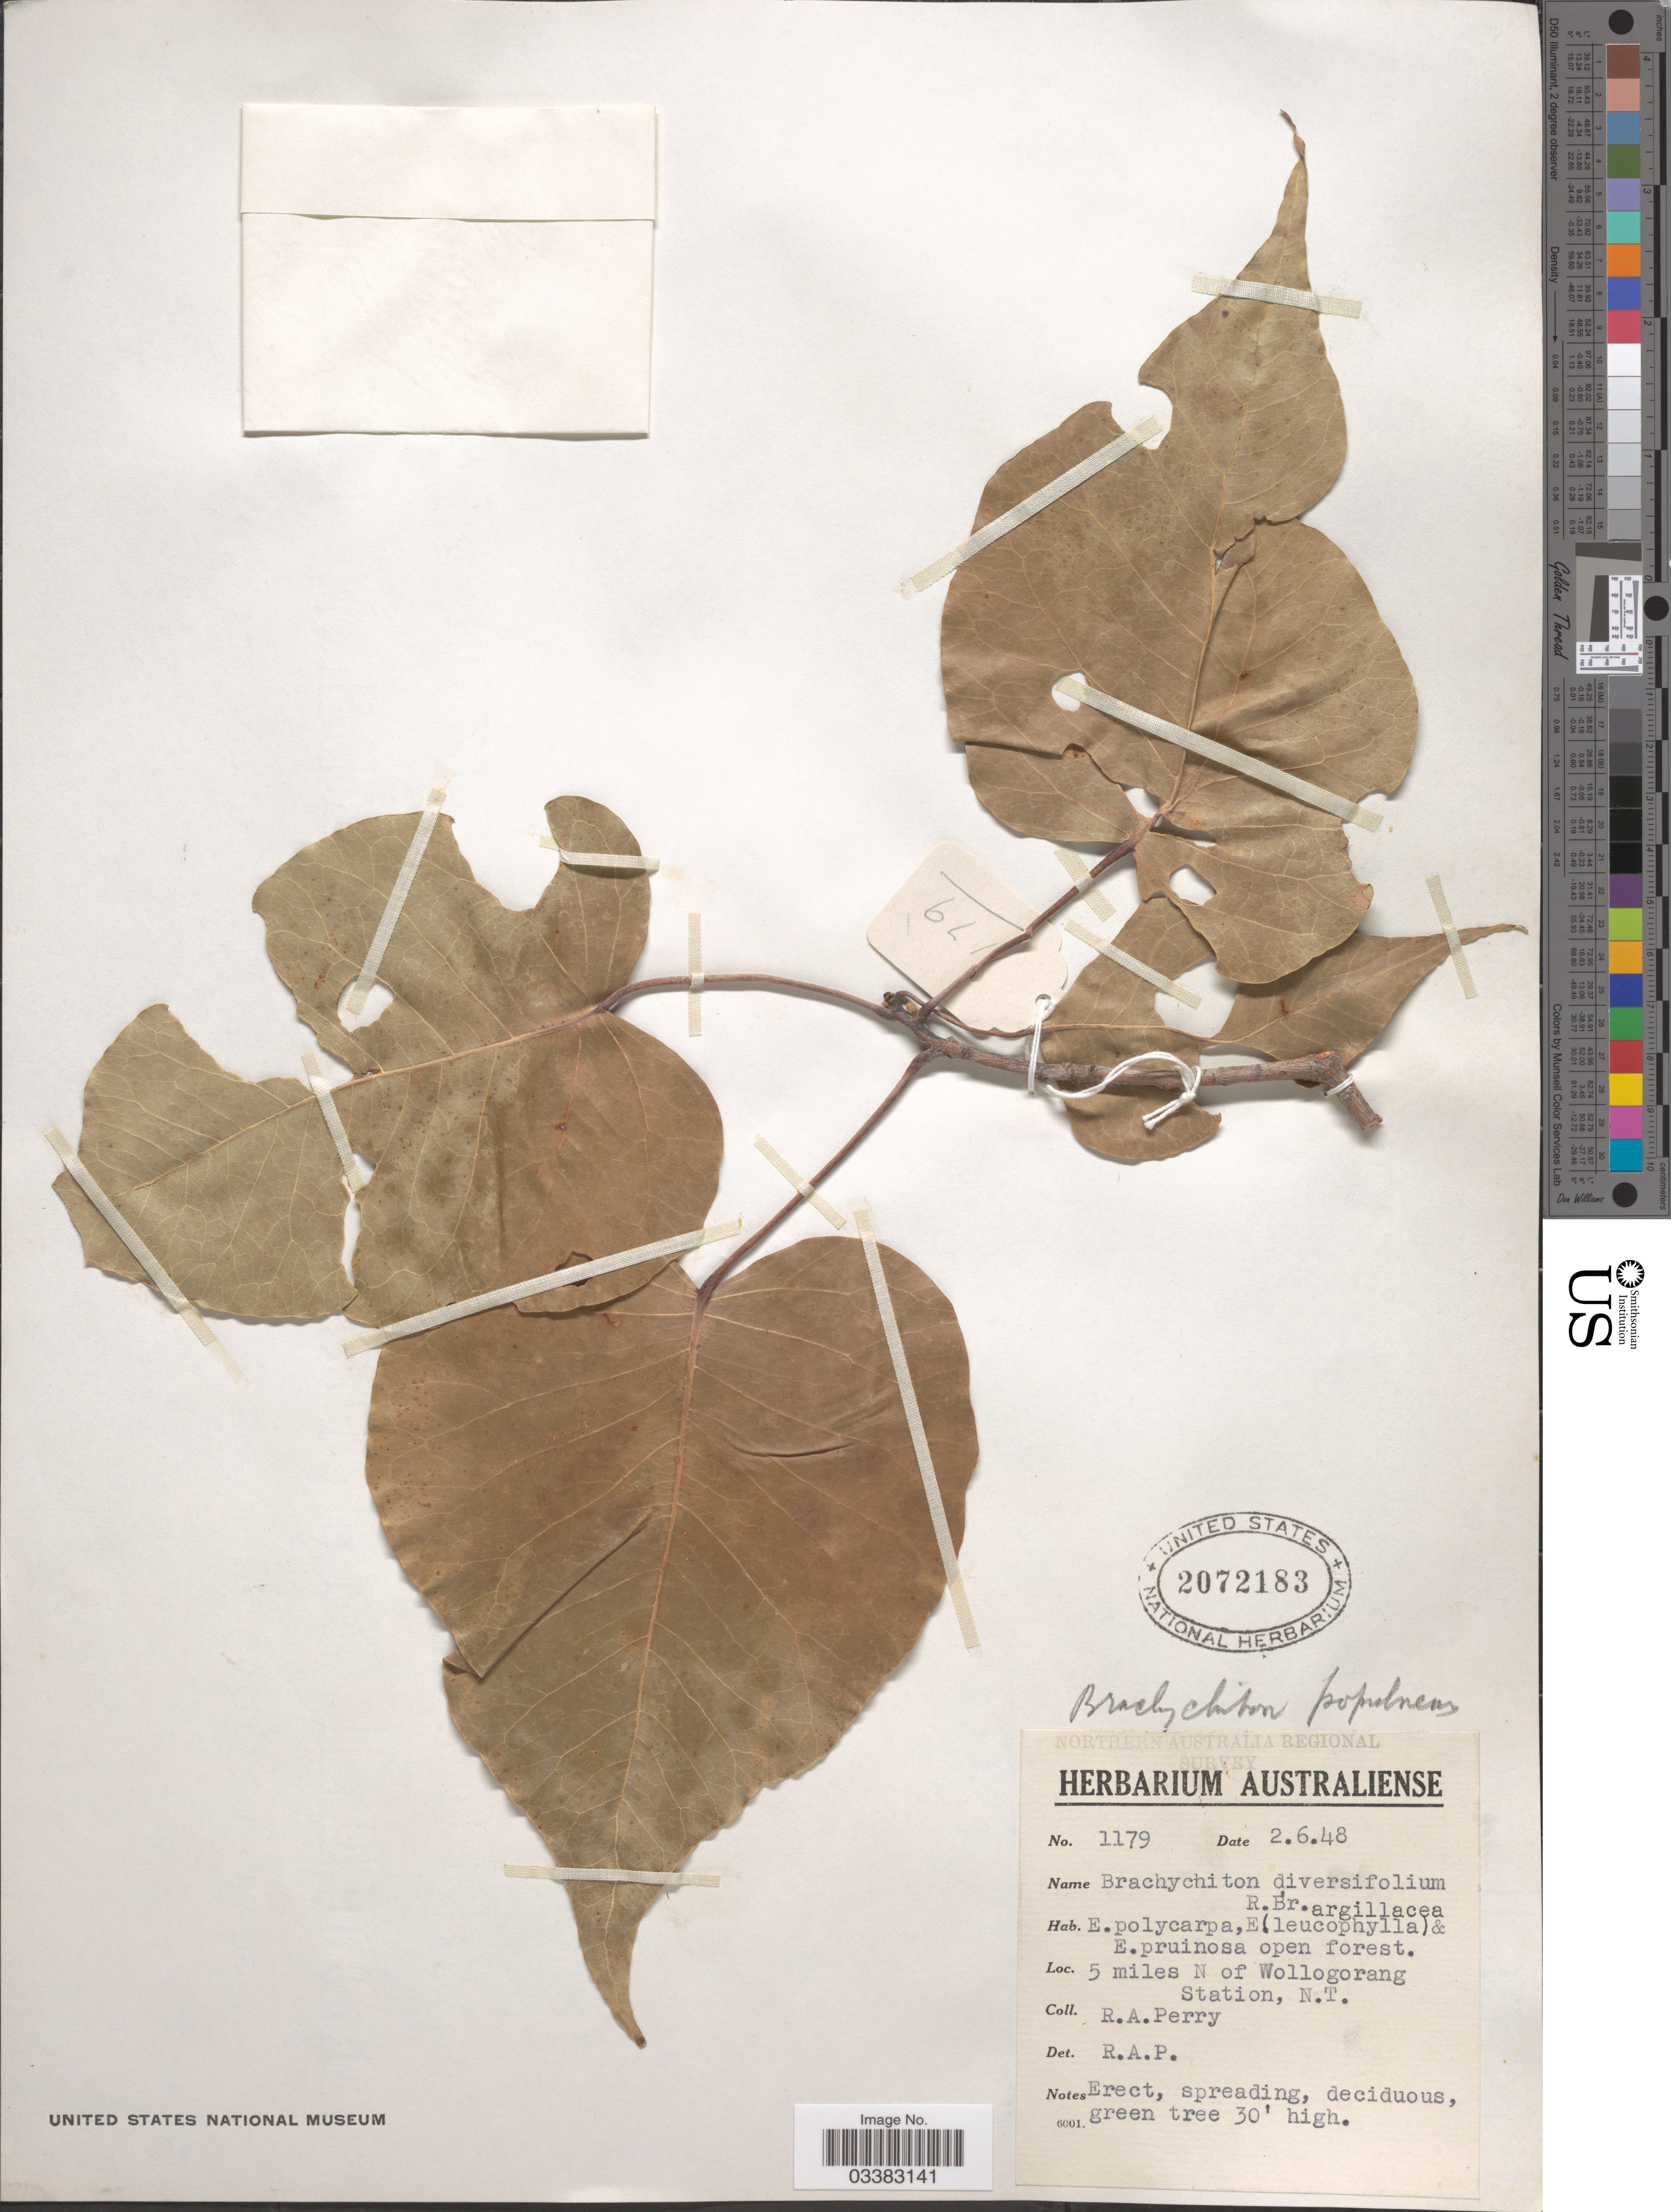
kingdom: Plantae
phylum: Tracheophyta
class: Magnoliopsida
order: Malvales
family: Malvaceae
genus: Brachychiton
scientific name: Brachychiton populneus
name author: (Schott & Endl.) R. Br.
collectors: Perry, R. A.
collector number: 1179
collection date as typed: Transcribed d/m/y: 2/6/48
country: Australia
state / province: Northern Territory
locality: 5 miles N of Wollogorang Station, N.T.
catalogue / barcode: US 2072183